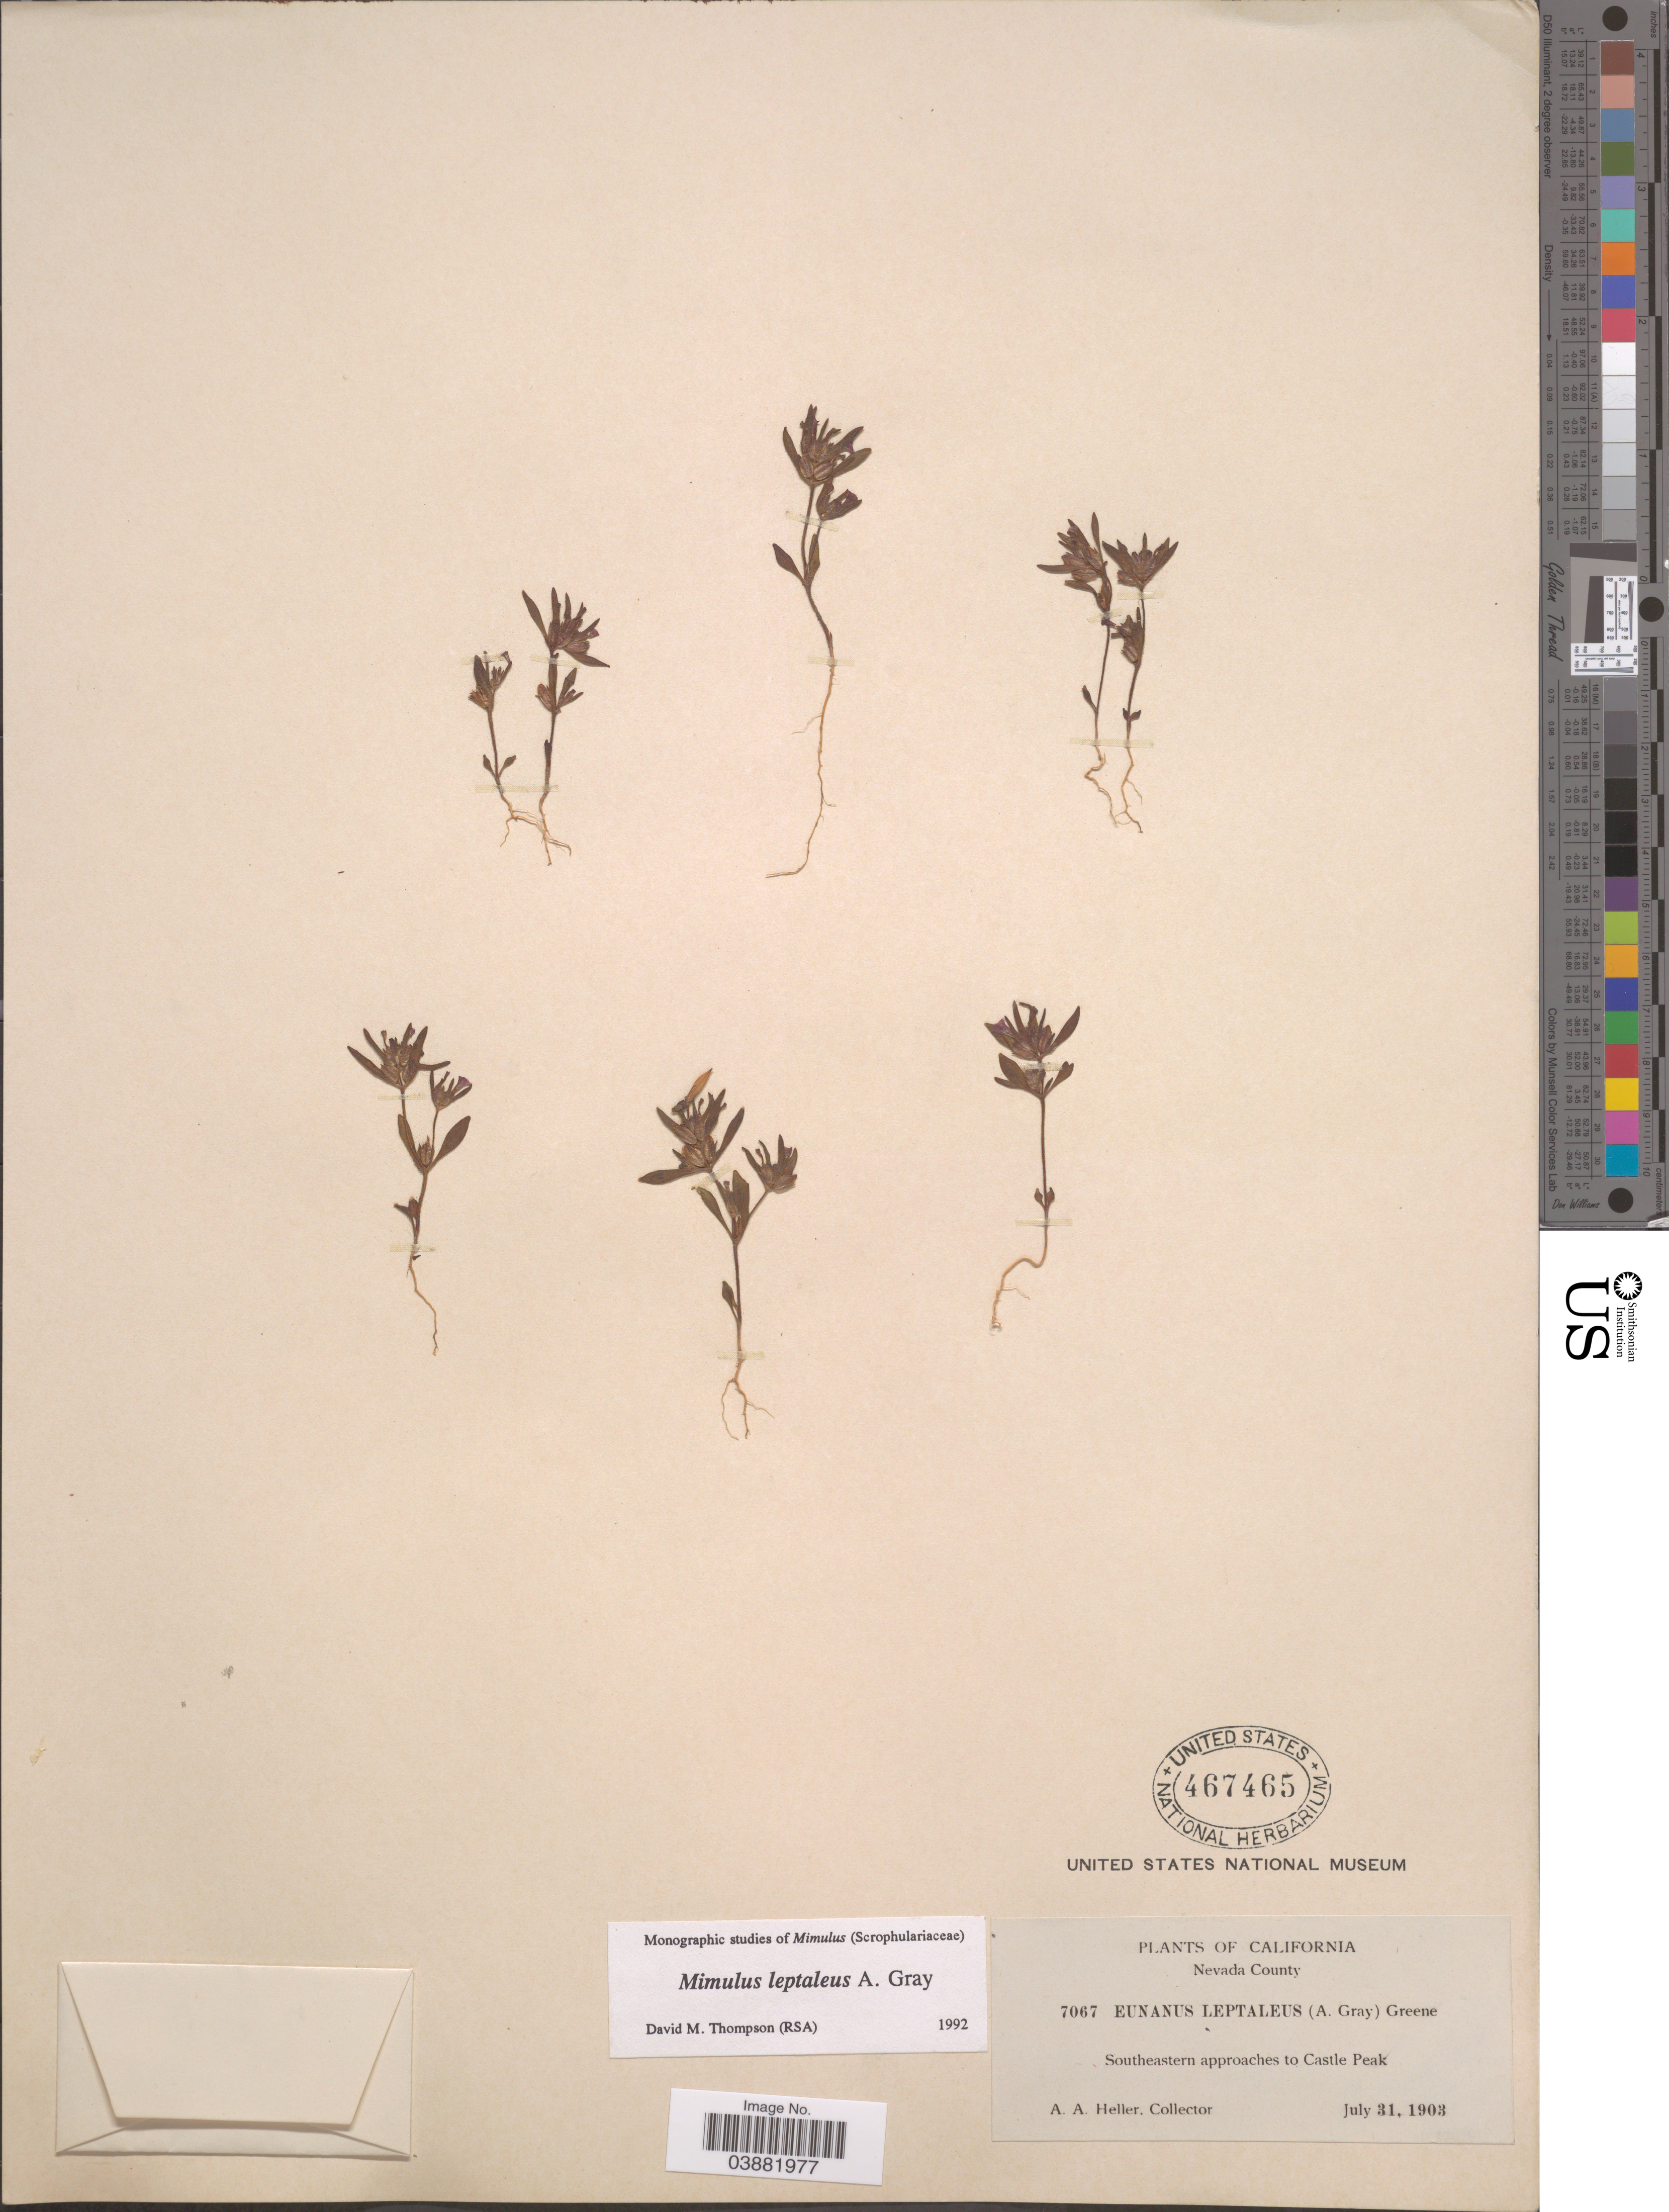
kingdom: Plantae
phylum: Tracheophyta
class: Magnoliopsida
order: Lamiales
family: Phrymaceae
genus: Mimulus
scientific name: Mimulus leptaleus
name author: A. Gray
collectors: A. A. Heller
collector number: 7067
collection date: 1903-07-31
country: United States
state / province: California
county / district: Nevada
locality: Nevada County. Southeastern approaches to Castle Peak.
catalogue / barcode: US 467465